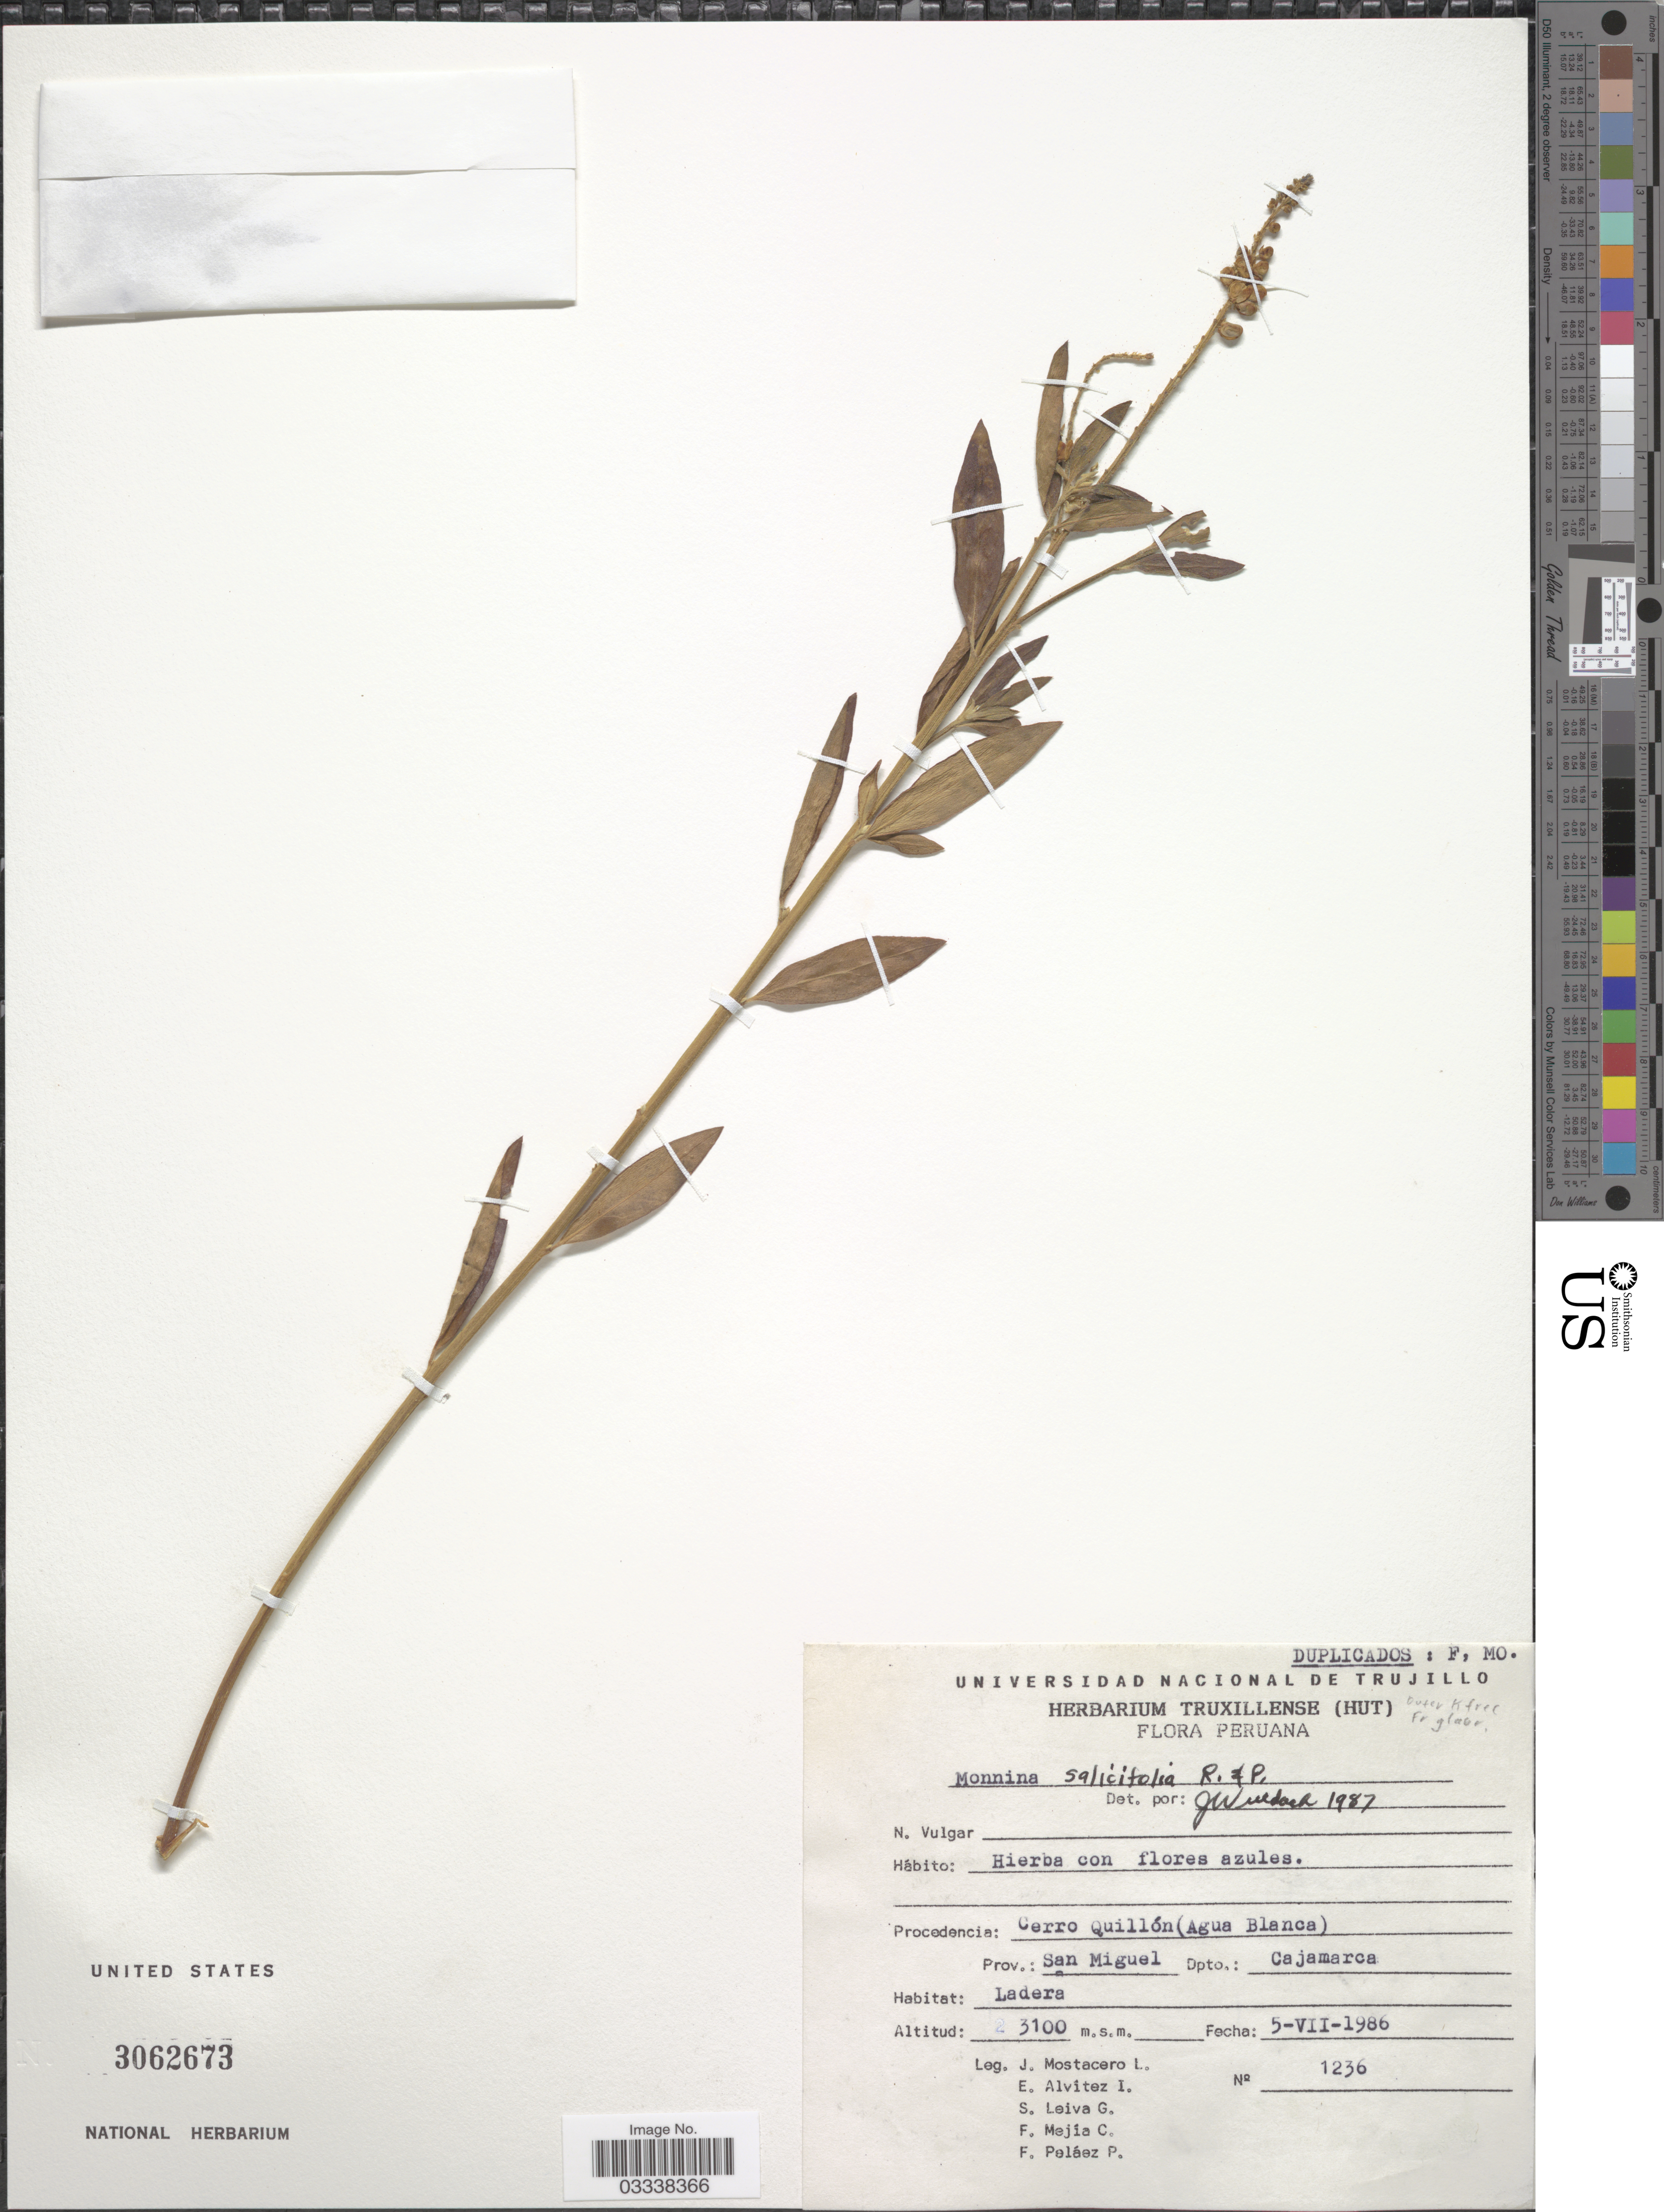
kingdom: Plantae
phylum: Tracheophyta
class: Magnoliopsida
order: Fabales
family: Polygalaceae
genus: Monnina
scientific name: Monnina salicifolia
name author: Ruiz & Pav.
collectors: J. Mostacero L., E. Alvitez I., S. Leiva G., F. Mejia C. & F. Pelaez P.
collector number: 1236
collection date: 1986-07-05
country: Peru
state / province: Cajamarca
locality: Cerro Quillón (Agua Blanca). Prov.: San Miguel, Dpto.: Cajamarca.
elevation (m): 3100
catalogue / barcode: US 3062673